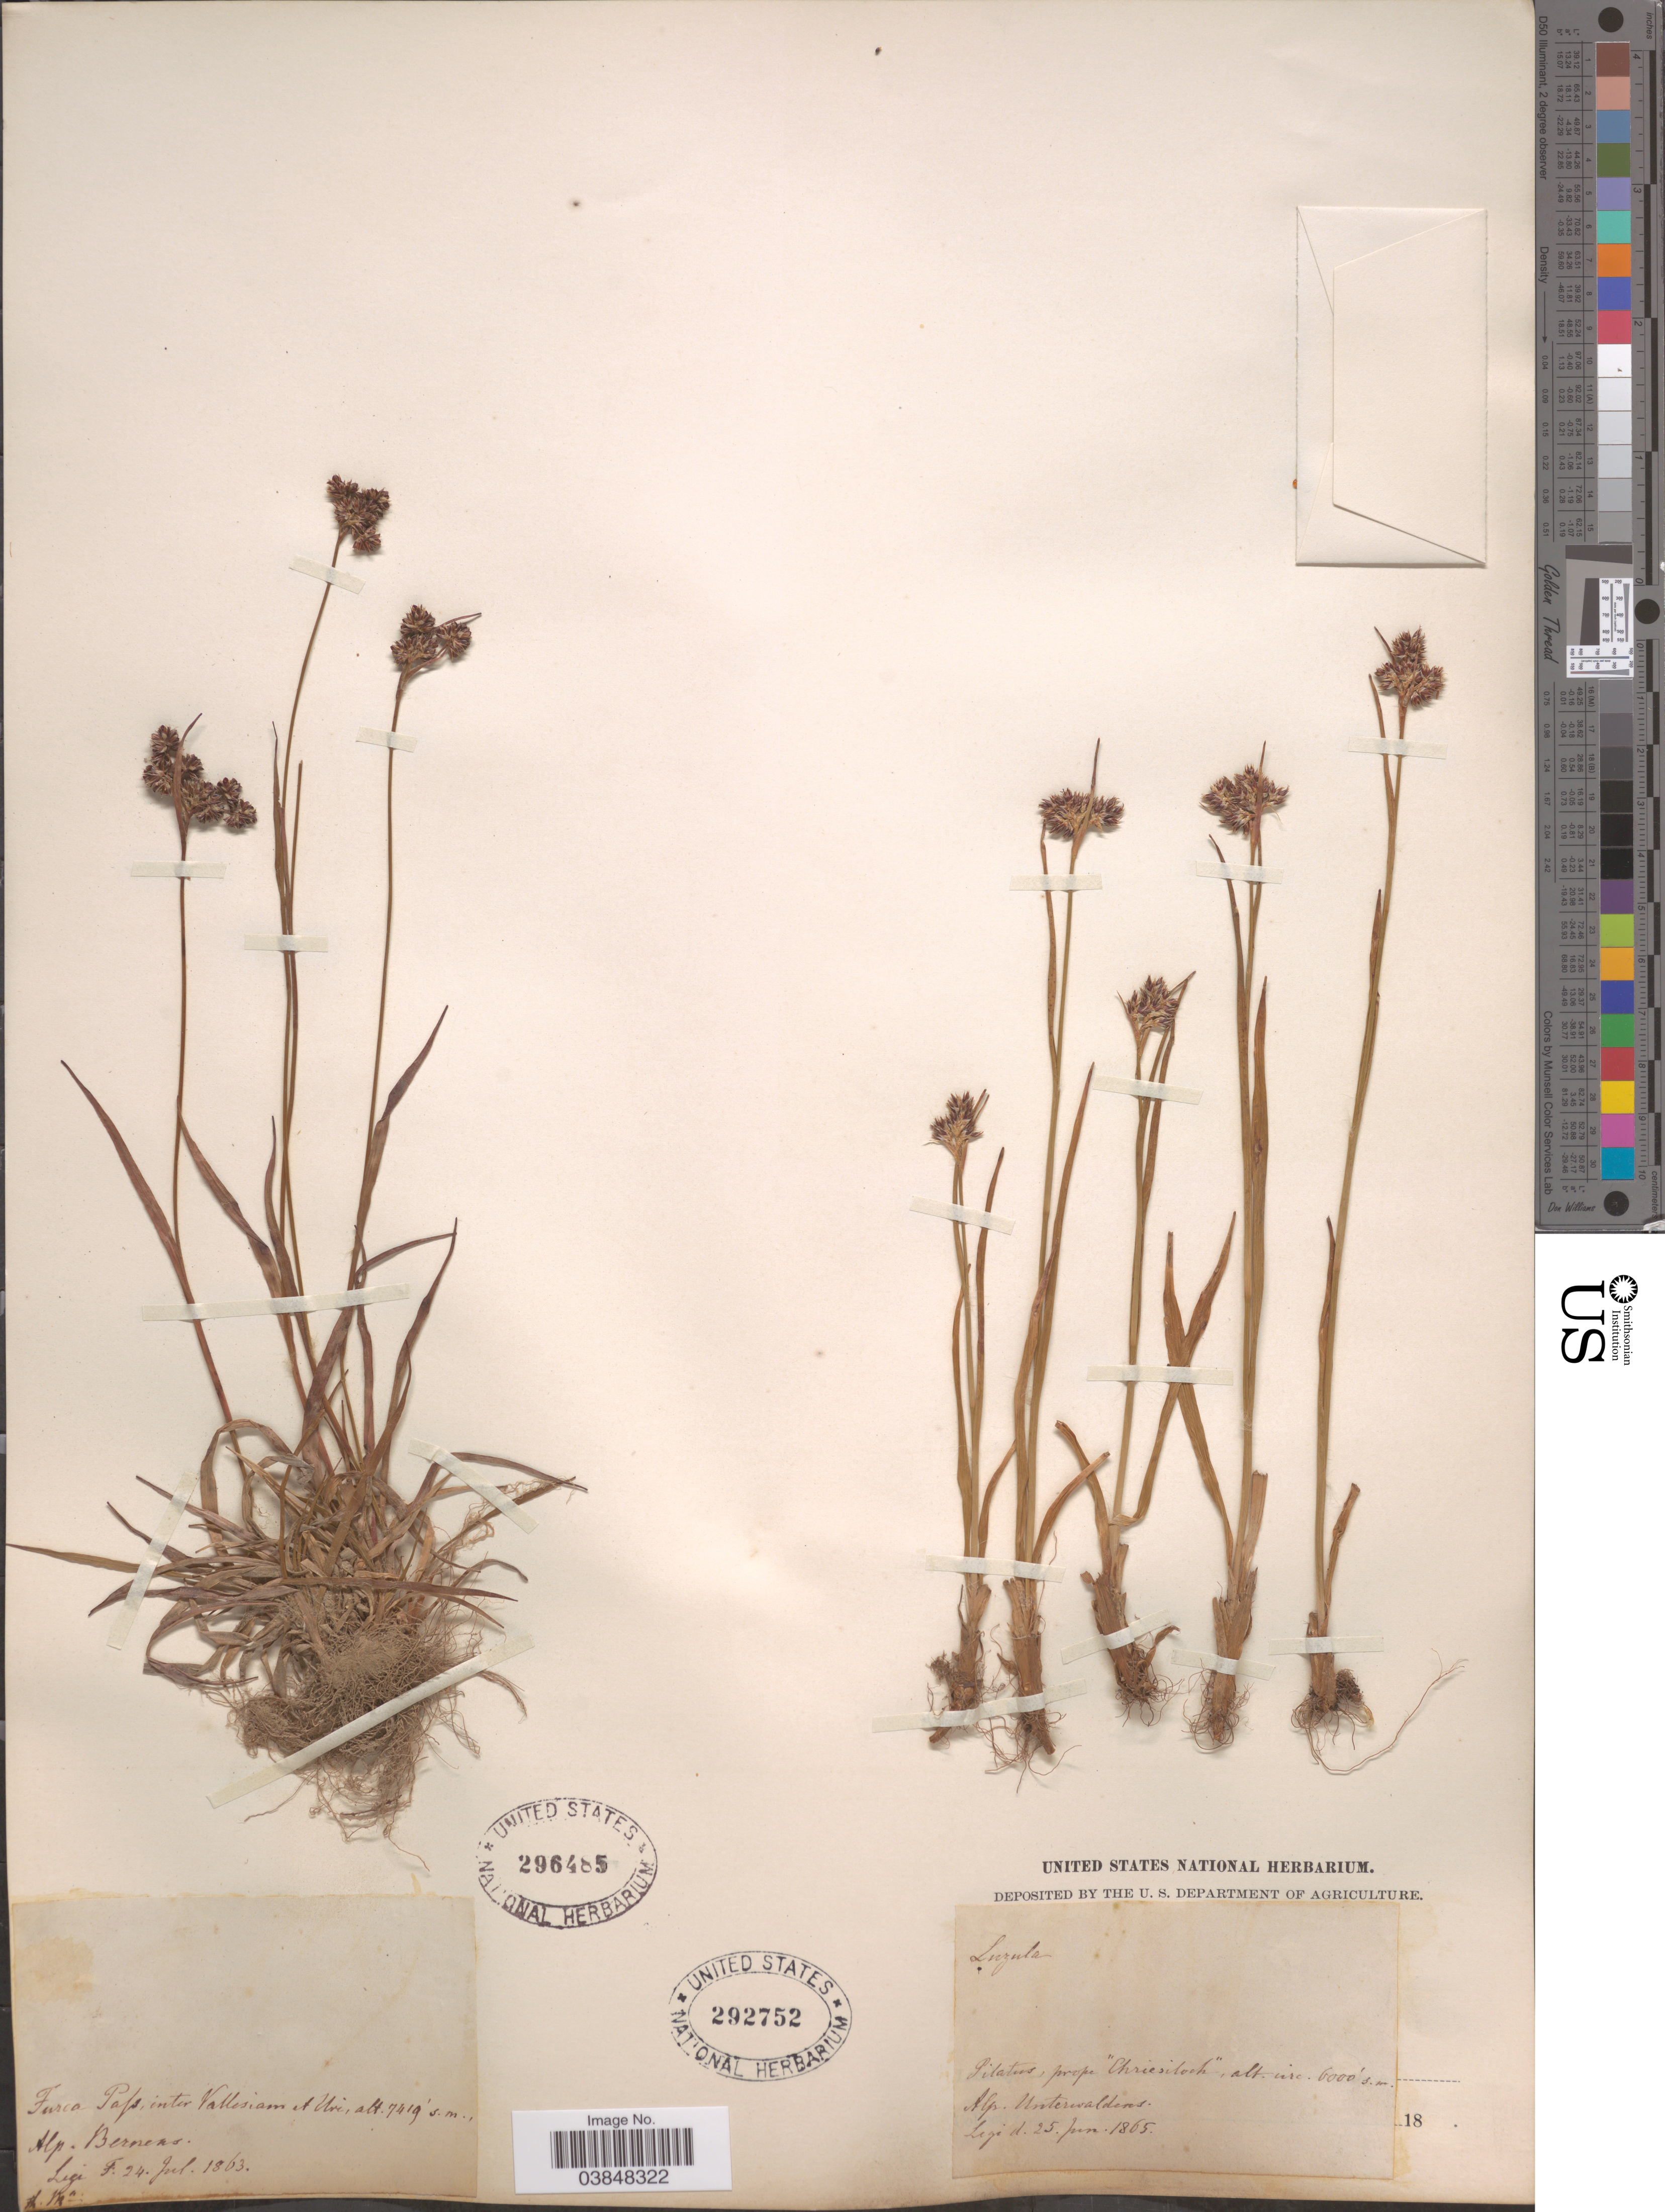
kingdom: Plantae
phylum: Tracheophyta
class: Liliopsida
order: Poales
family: Juncaceae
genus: Luzula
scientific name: Luzula sp.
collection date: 1863-07-24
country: Switzerland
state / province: Uri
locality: Furca Pass, inter Vallesiam et Uri. Alp. Bernens.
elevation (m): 7419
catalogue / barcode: US 296485